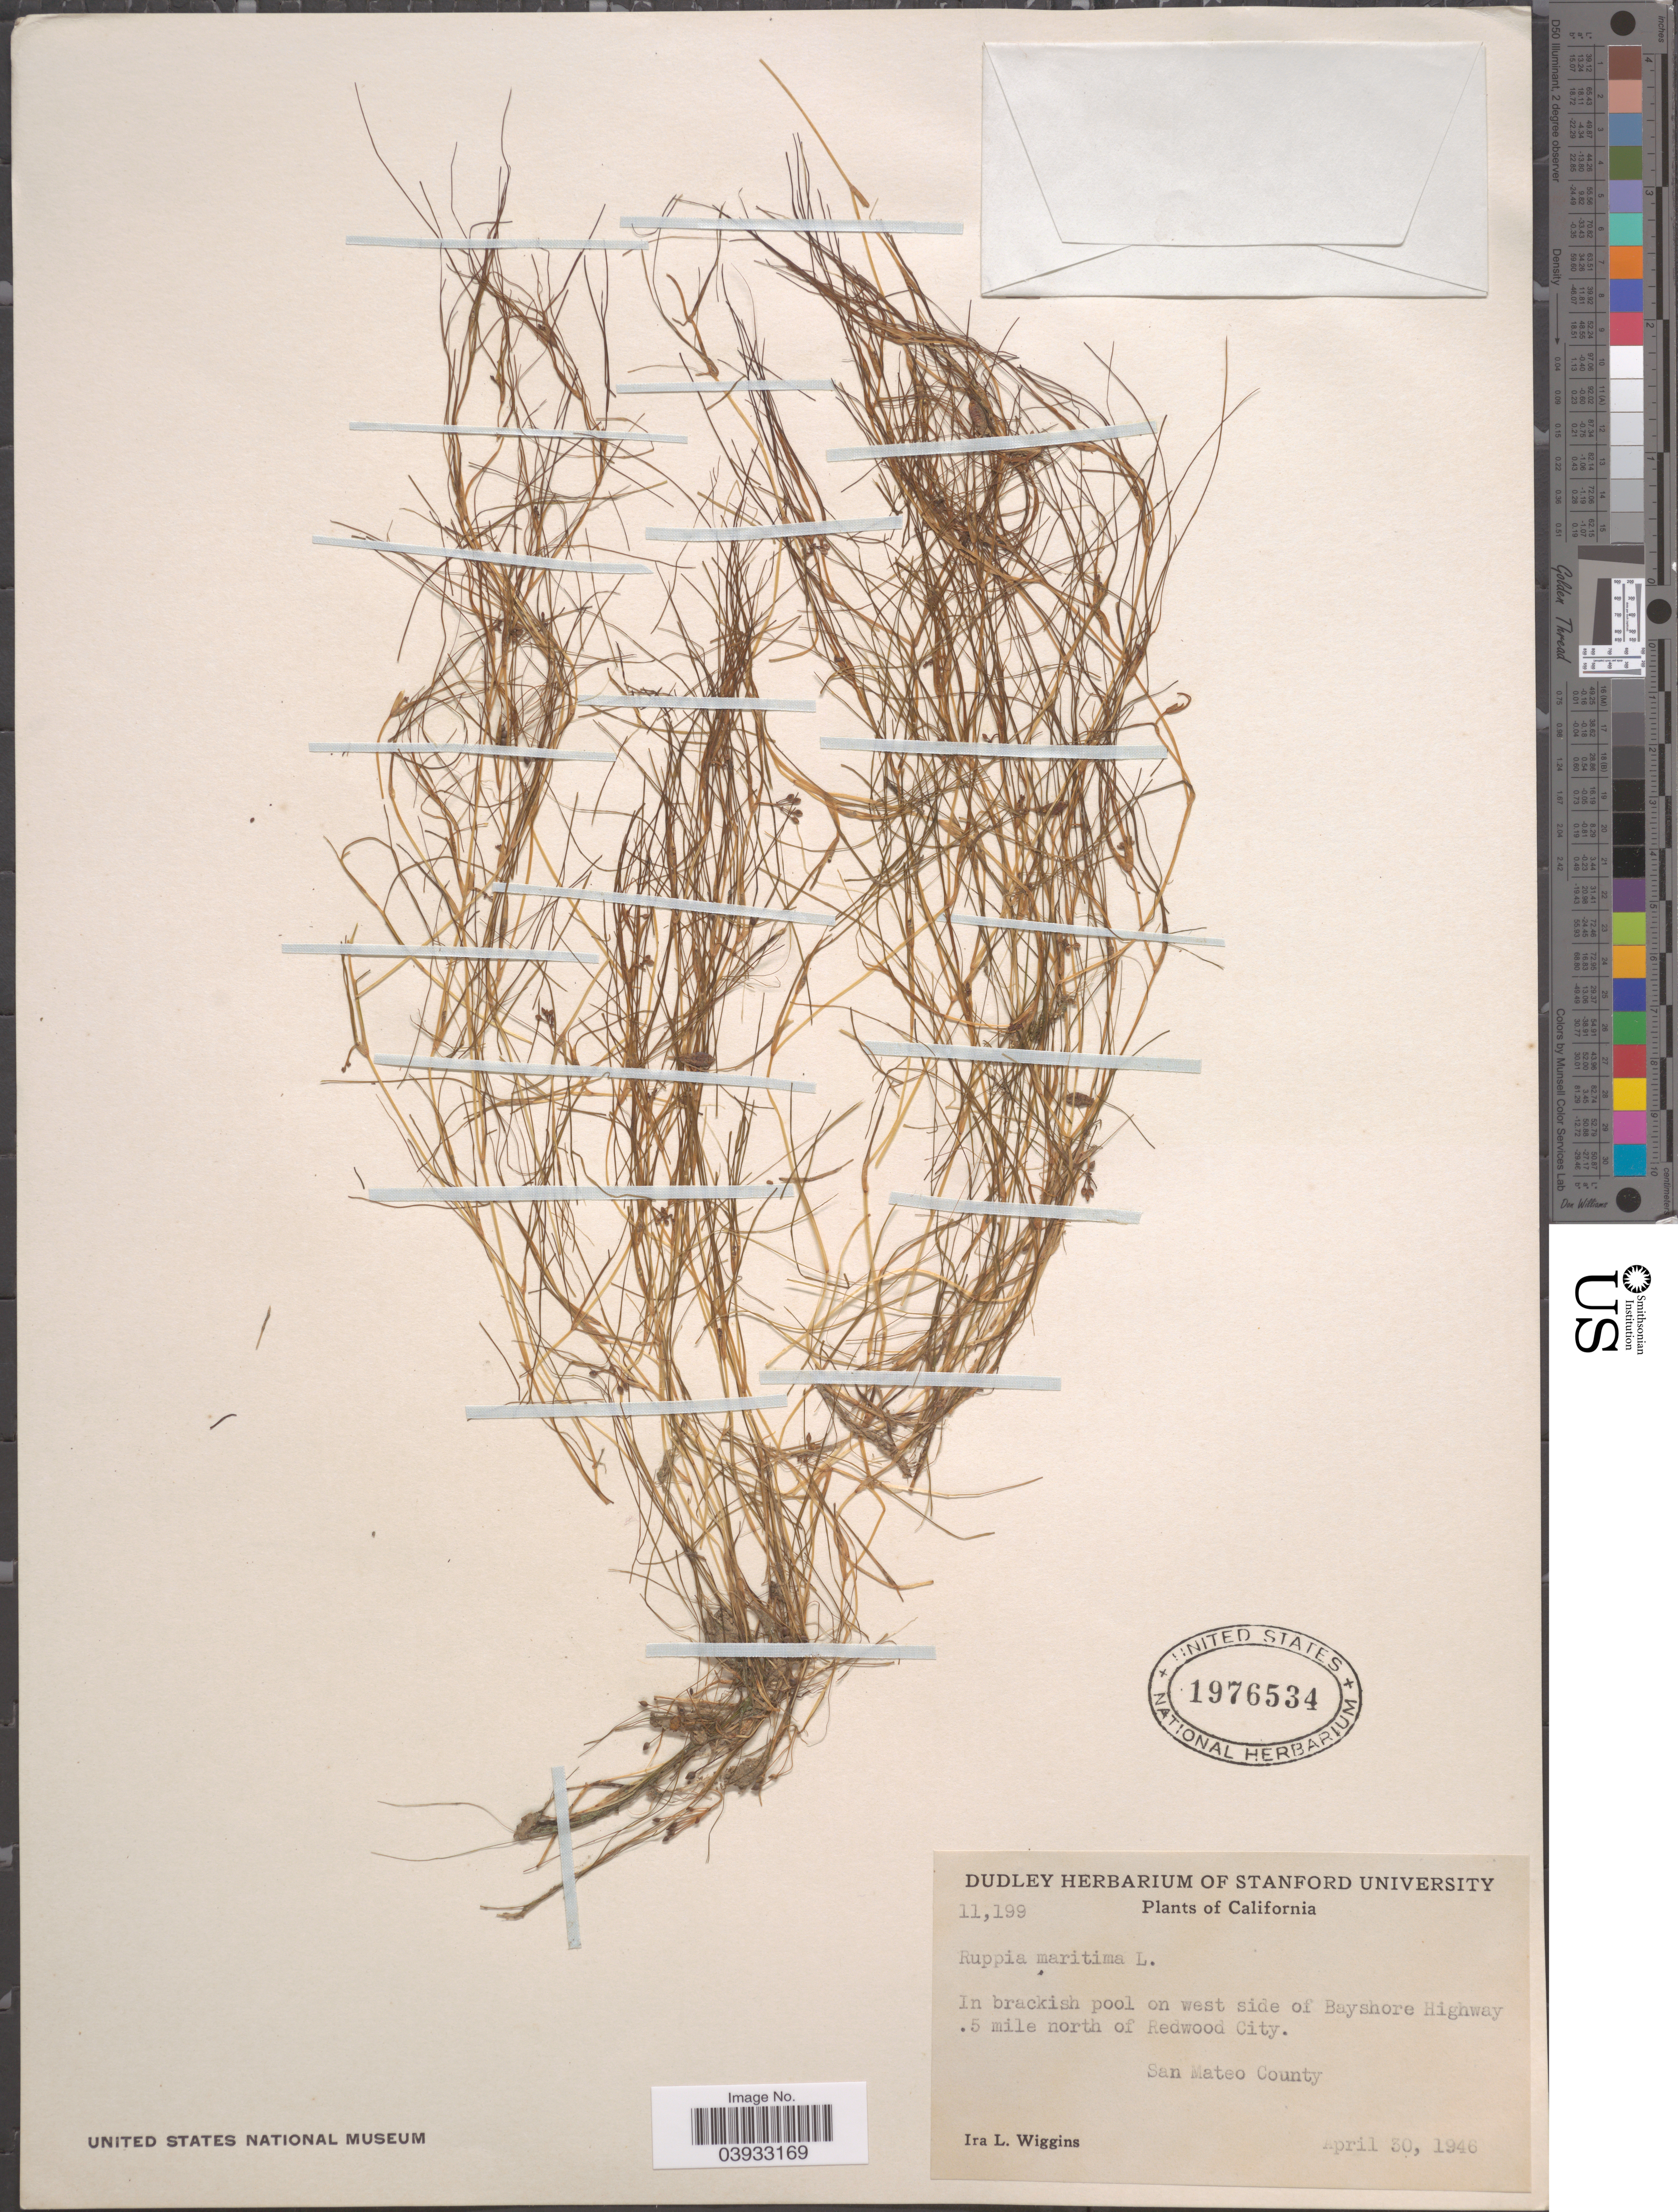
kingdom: Plantae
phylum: Tracheophyta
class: Liliopsida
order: Alismatales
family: Ruppiaceae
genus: Ruppia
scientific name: Ruppia maritima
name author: L.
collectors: I. L. Wiggins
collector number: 11199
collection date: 1946-04-30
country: United States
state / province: California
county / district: San Mateo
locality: In brackish pool on west side of Bayshore Highway .5 mile north of Redwood City. San Mateo County.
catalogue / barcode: US 1976534